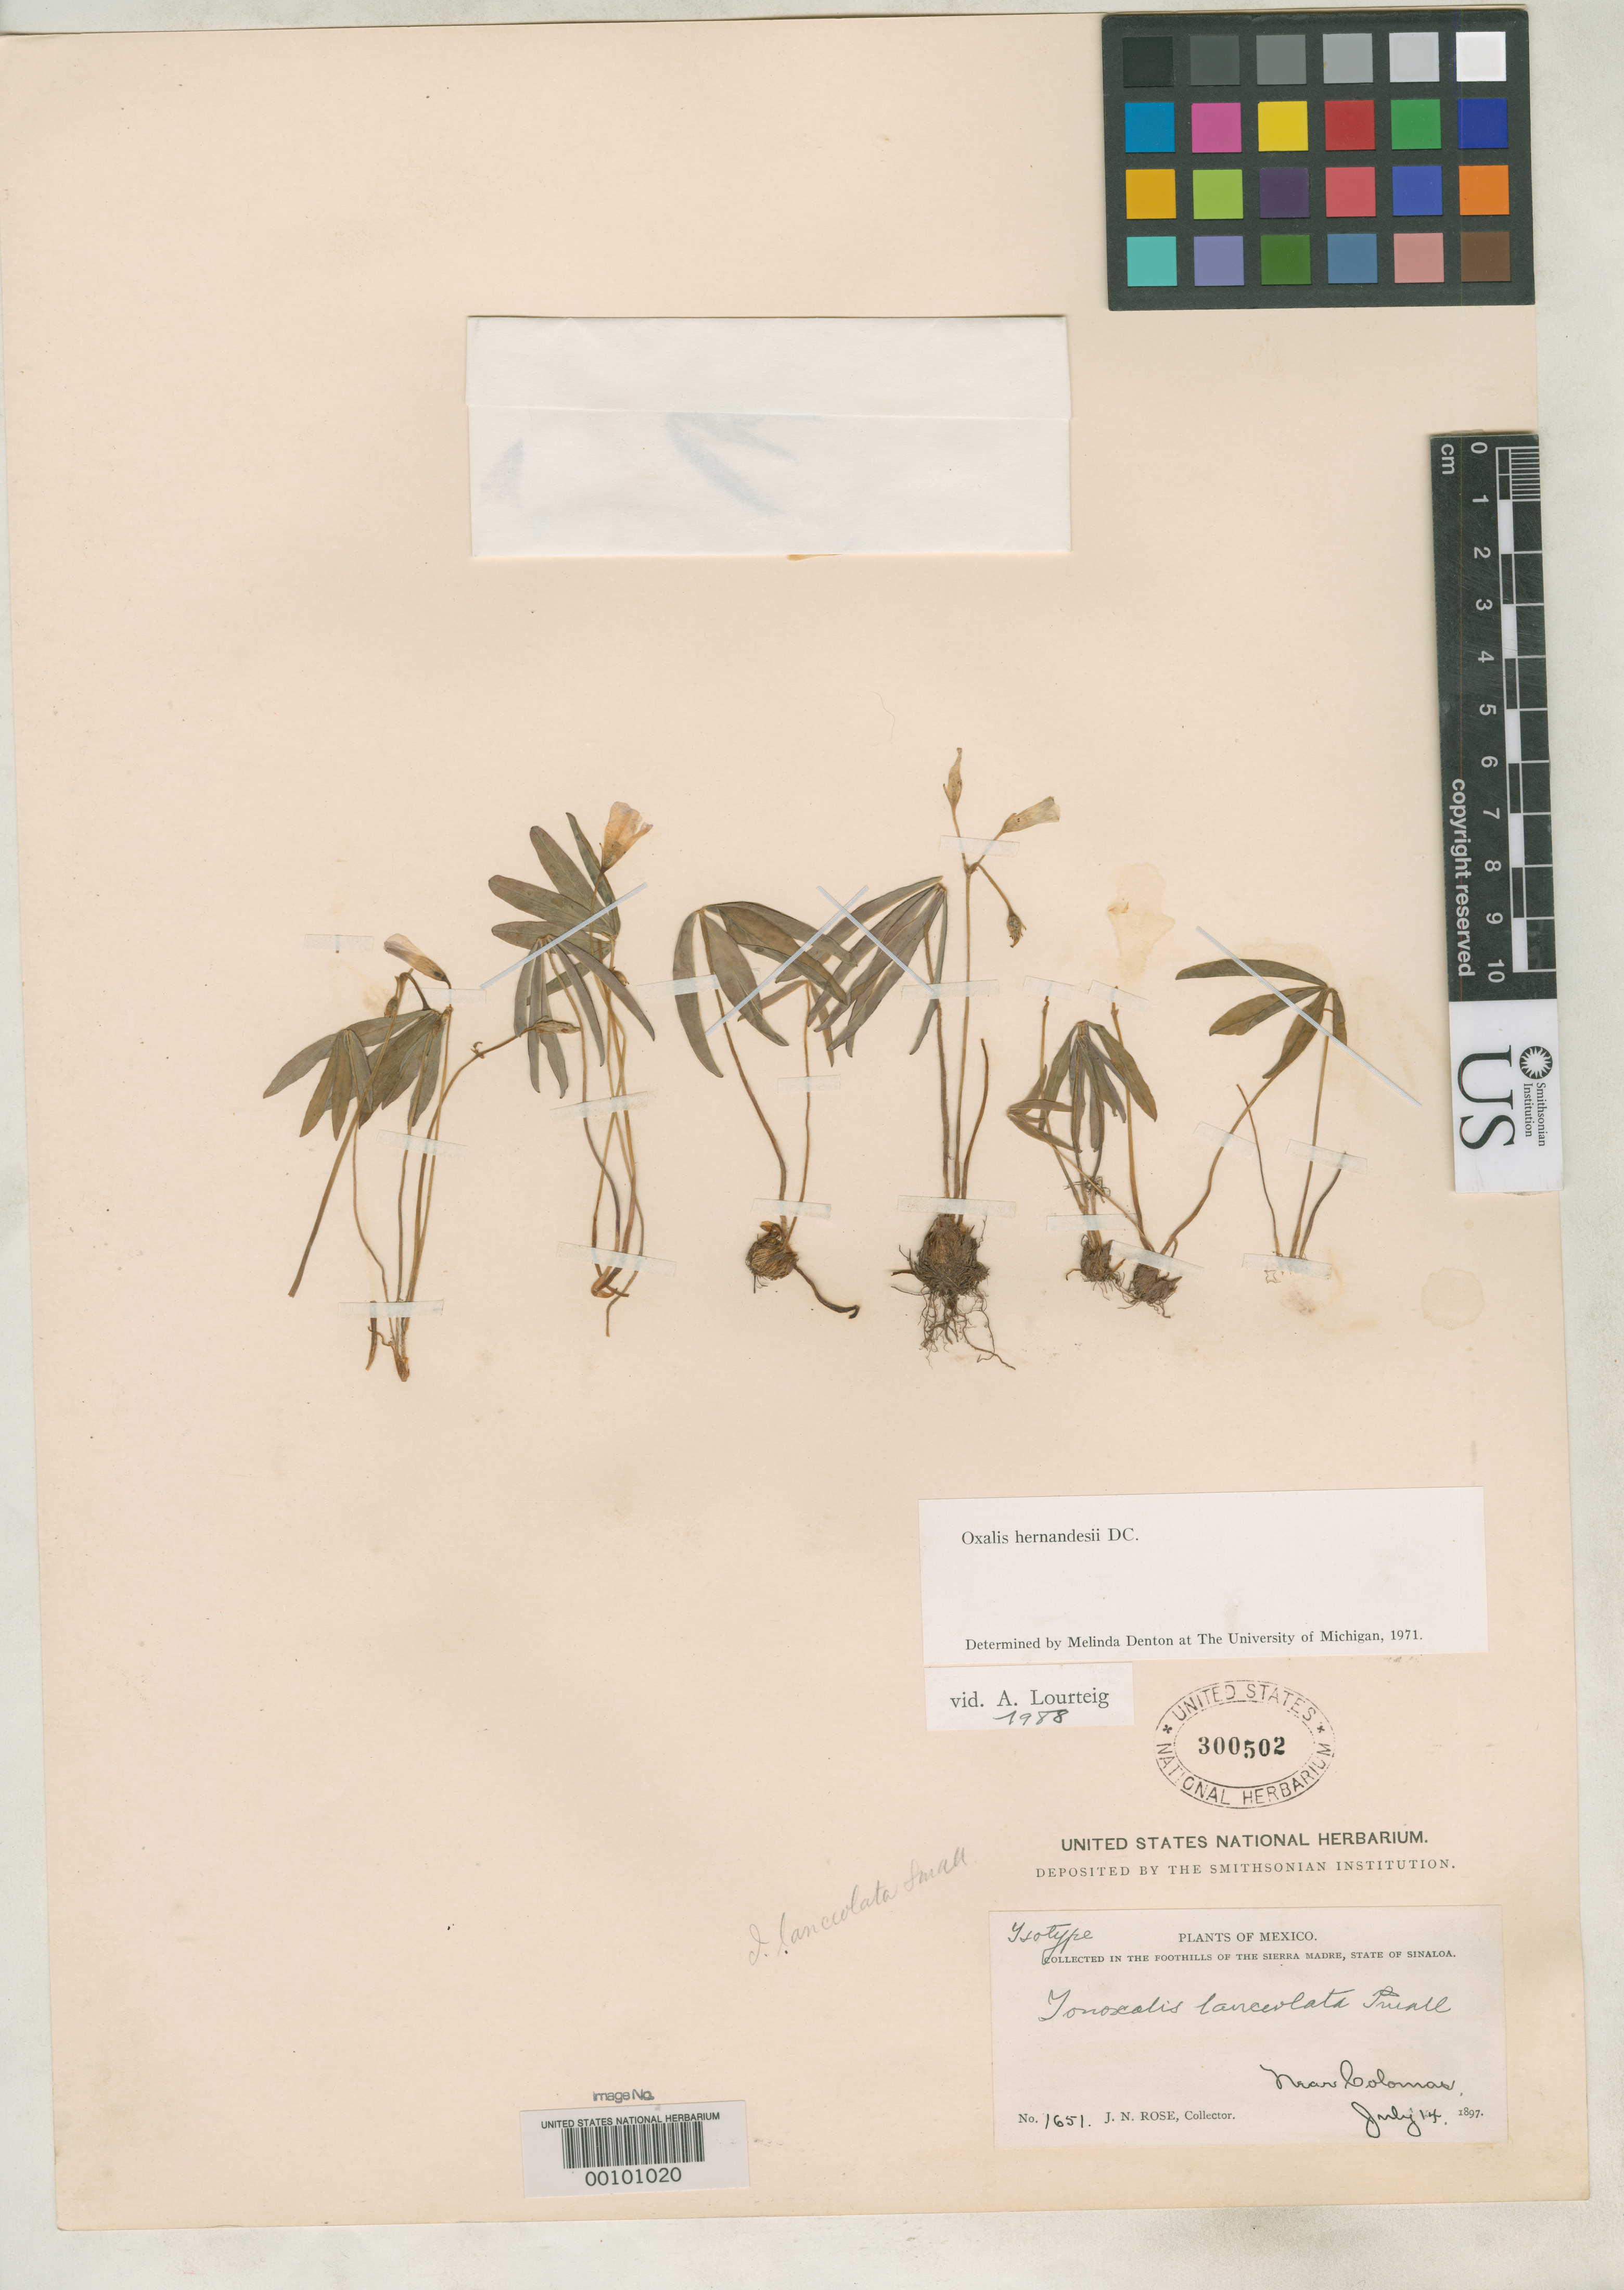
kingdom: Plantae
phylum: Tracheophyta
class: Magnoliopsida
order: Oxalidales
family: Oxalidaceae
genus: Ionoxalis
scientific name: Ionoxalis lanceolata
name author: Small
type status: Isotype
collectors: J. N. Rose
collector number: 1651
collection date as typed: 14 Jul 1897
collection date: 1897-07-14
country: Mexico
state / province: Sinaloa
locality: Colomas.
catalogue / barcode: US 300502